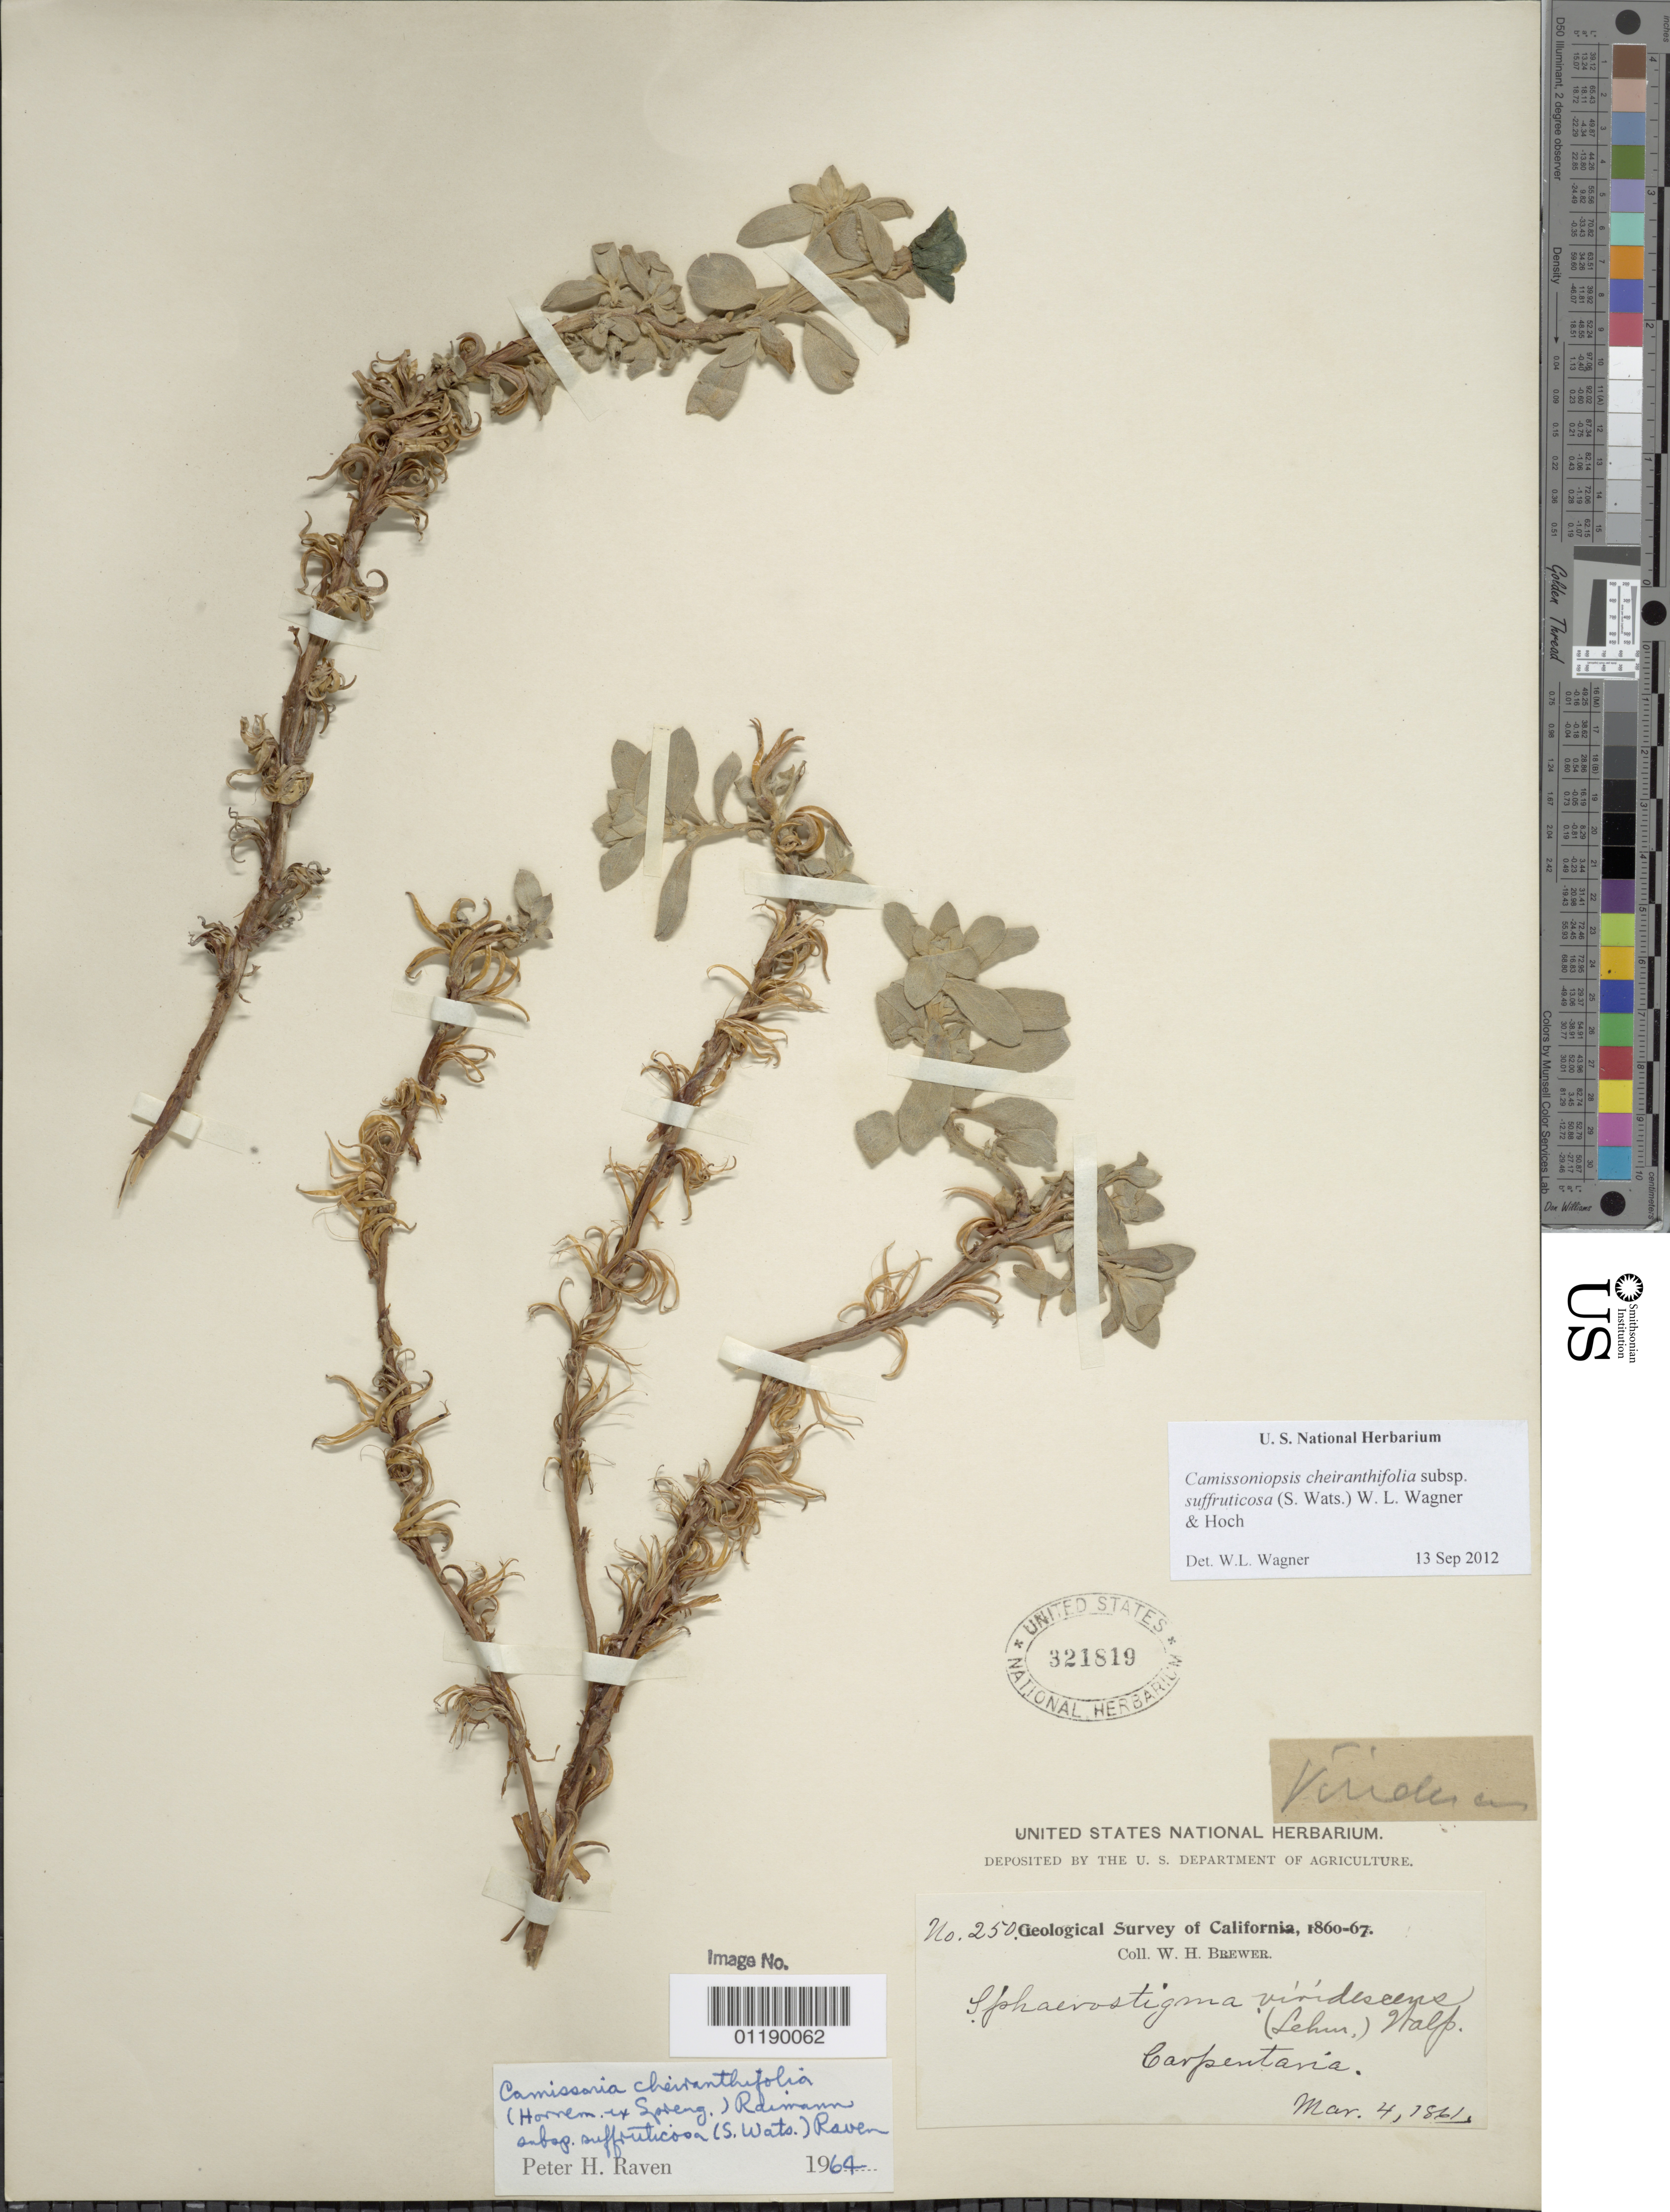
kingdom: Plantae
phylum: Tracheophyta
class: Magnoliopsida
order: Myrtales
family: Onagraceae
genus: Camissoniopsis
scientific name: Camissoniopsis cheiranthifolia subsp. suffruticosa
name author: (S. Watson) W.L. Wagner & Hoch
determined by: Wagner, W. L., (BOT), Smithsonian Institution - National Museum of Natural History (UNITED STATES)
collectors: W. H. Brewer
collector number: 250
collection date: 1861-03-04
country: United States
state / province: California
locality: Carpentaria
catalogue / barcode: US 321819